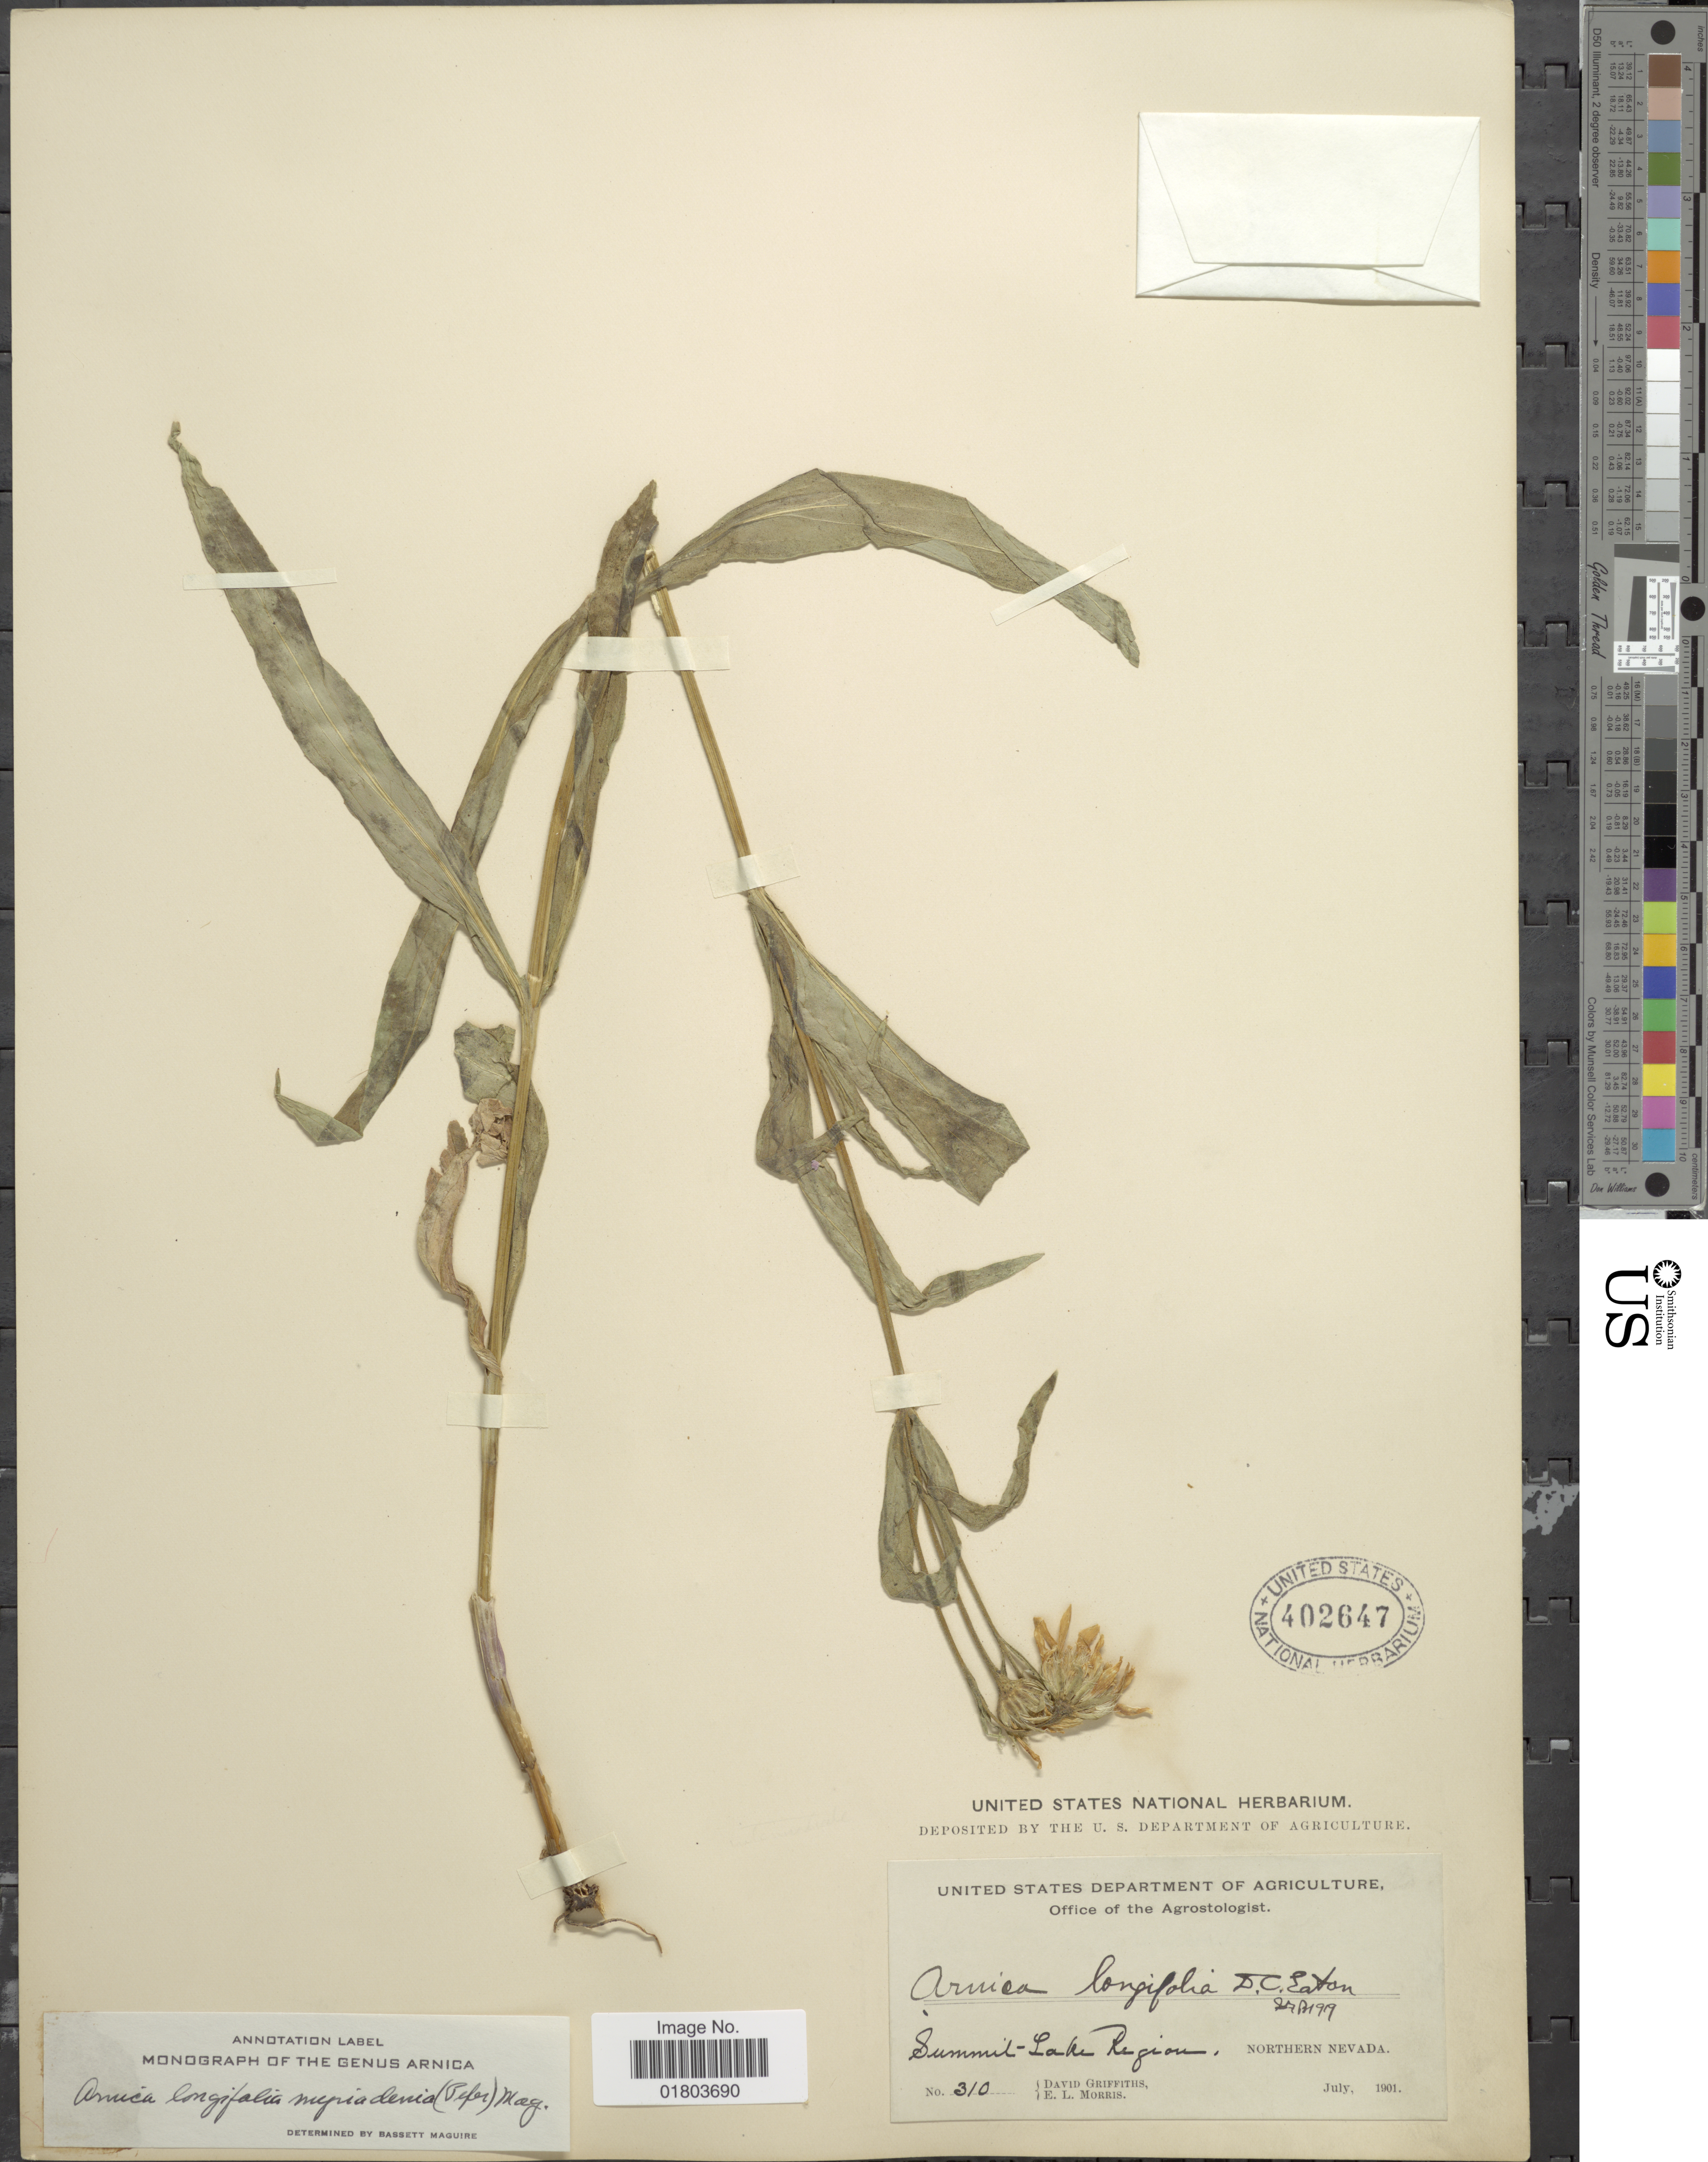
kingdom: Plantae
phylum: Tracheophyta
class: Magnoliopsida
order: Asterales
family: Asteraceae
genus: Arnica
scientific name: Arnica longifolia subsp. myriadenia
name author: (Piper) Maguire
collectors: D. Griffiths & E. Morris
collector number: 310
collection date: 1901-07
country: United States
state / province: Nevada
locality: Summit - Lake Region, Northern Nevada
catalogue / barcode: US 402647